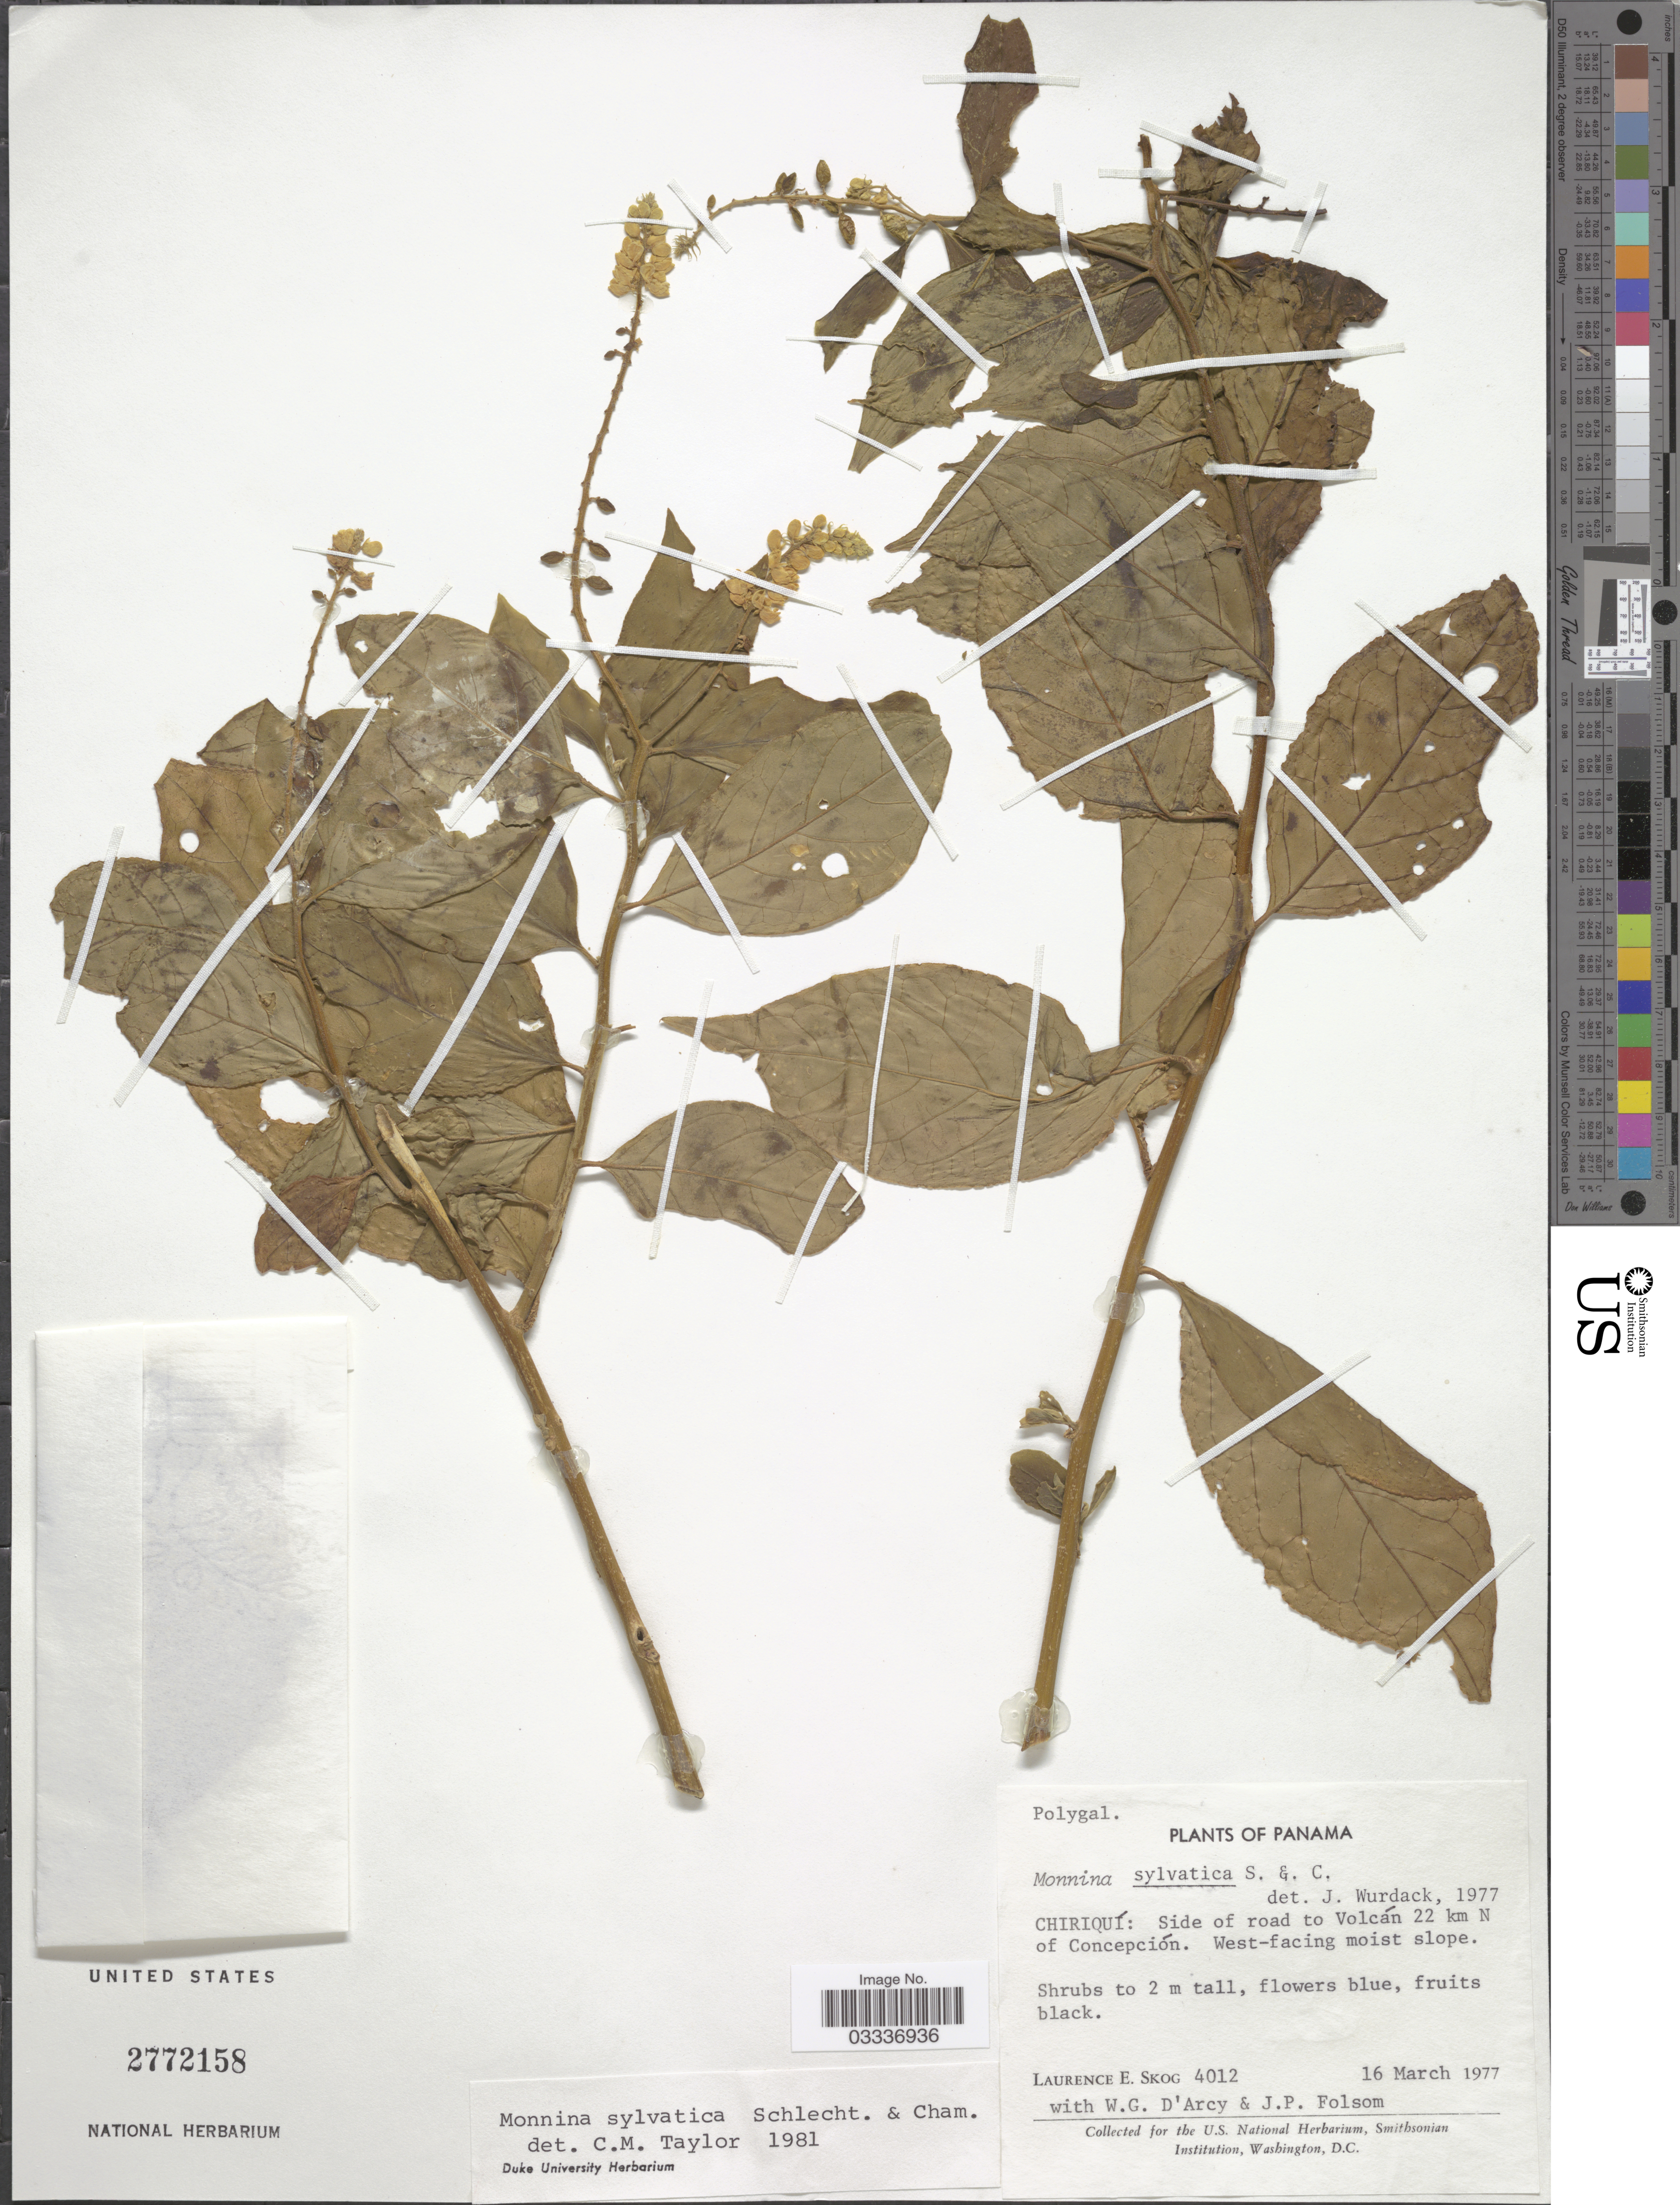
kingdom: Plantae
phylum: Tracheophyta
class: Magnoliopsida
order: Fabales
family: Polygalaceae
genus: Monnina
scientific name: Monnina sylvatica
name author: Schltdl. & Cham.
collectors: L. E. Skog, W. G. D'Arcy & J. P. Folsom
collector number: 4012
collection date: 1977-03-16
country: Panama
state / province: Chiriqui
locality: Side of road to Volcán 22 km N of Concepción. West-facing moist slope.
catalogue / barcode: US 2772158